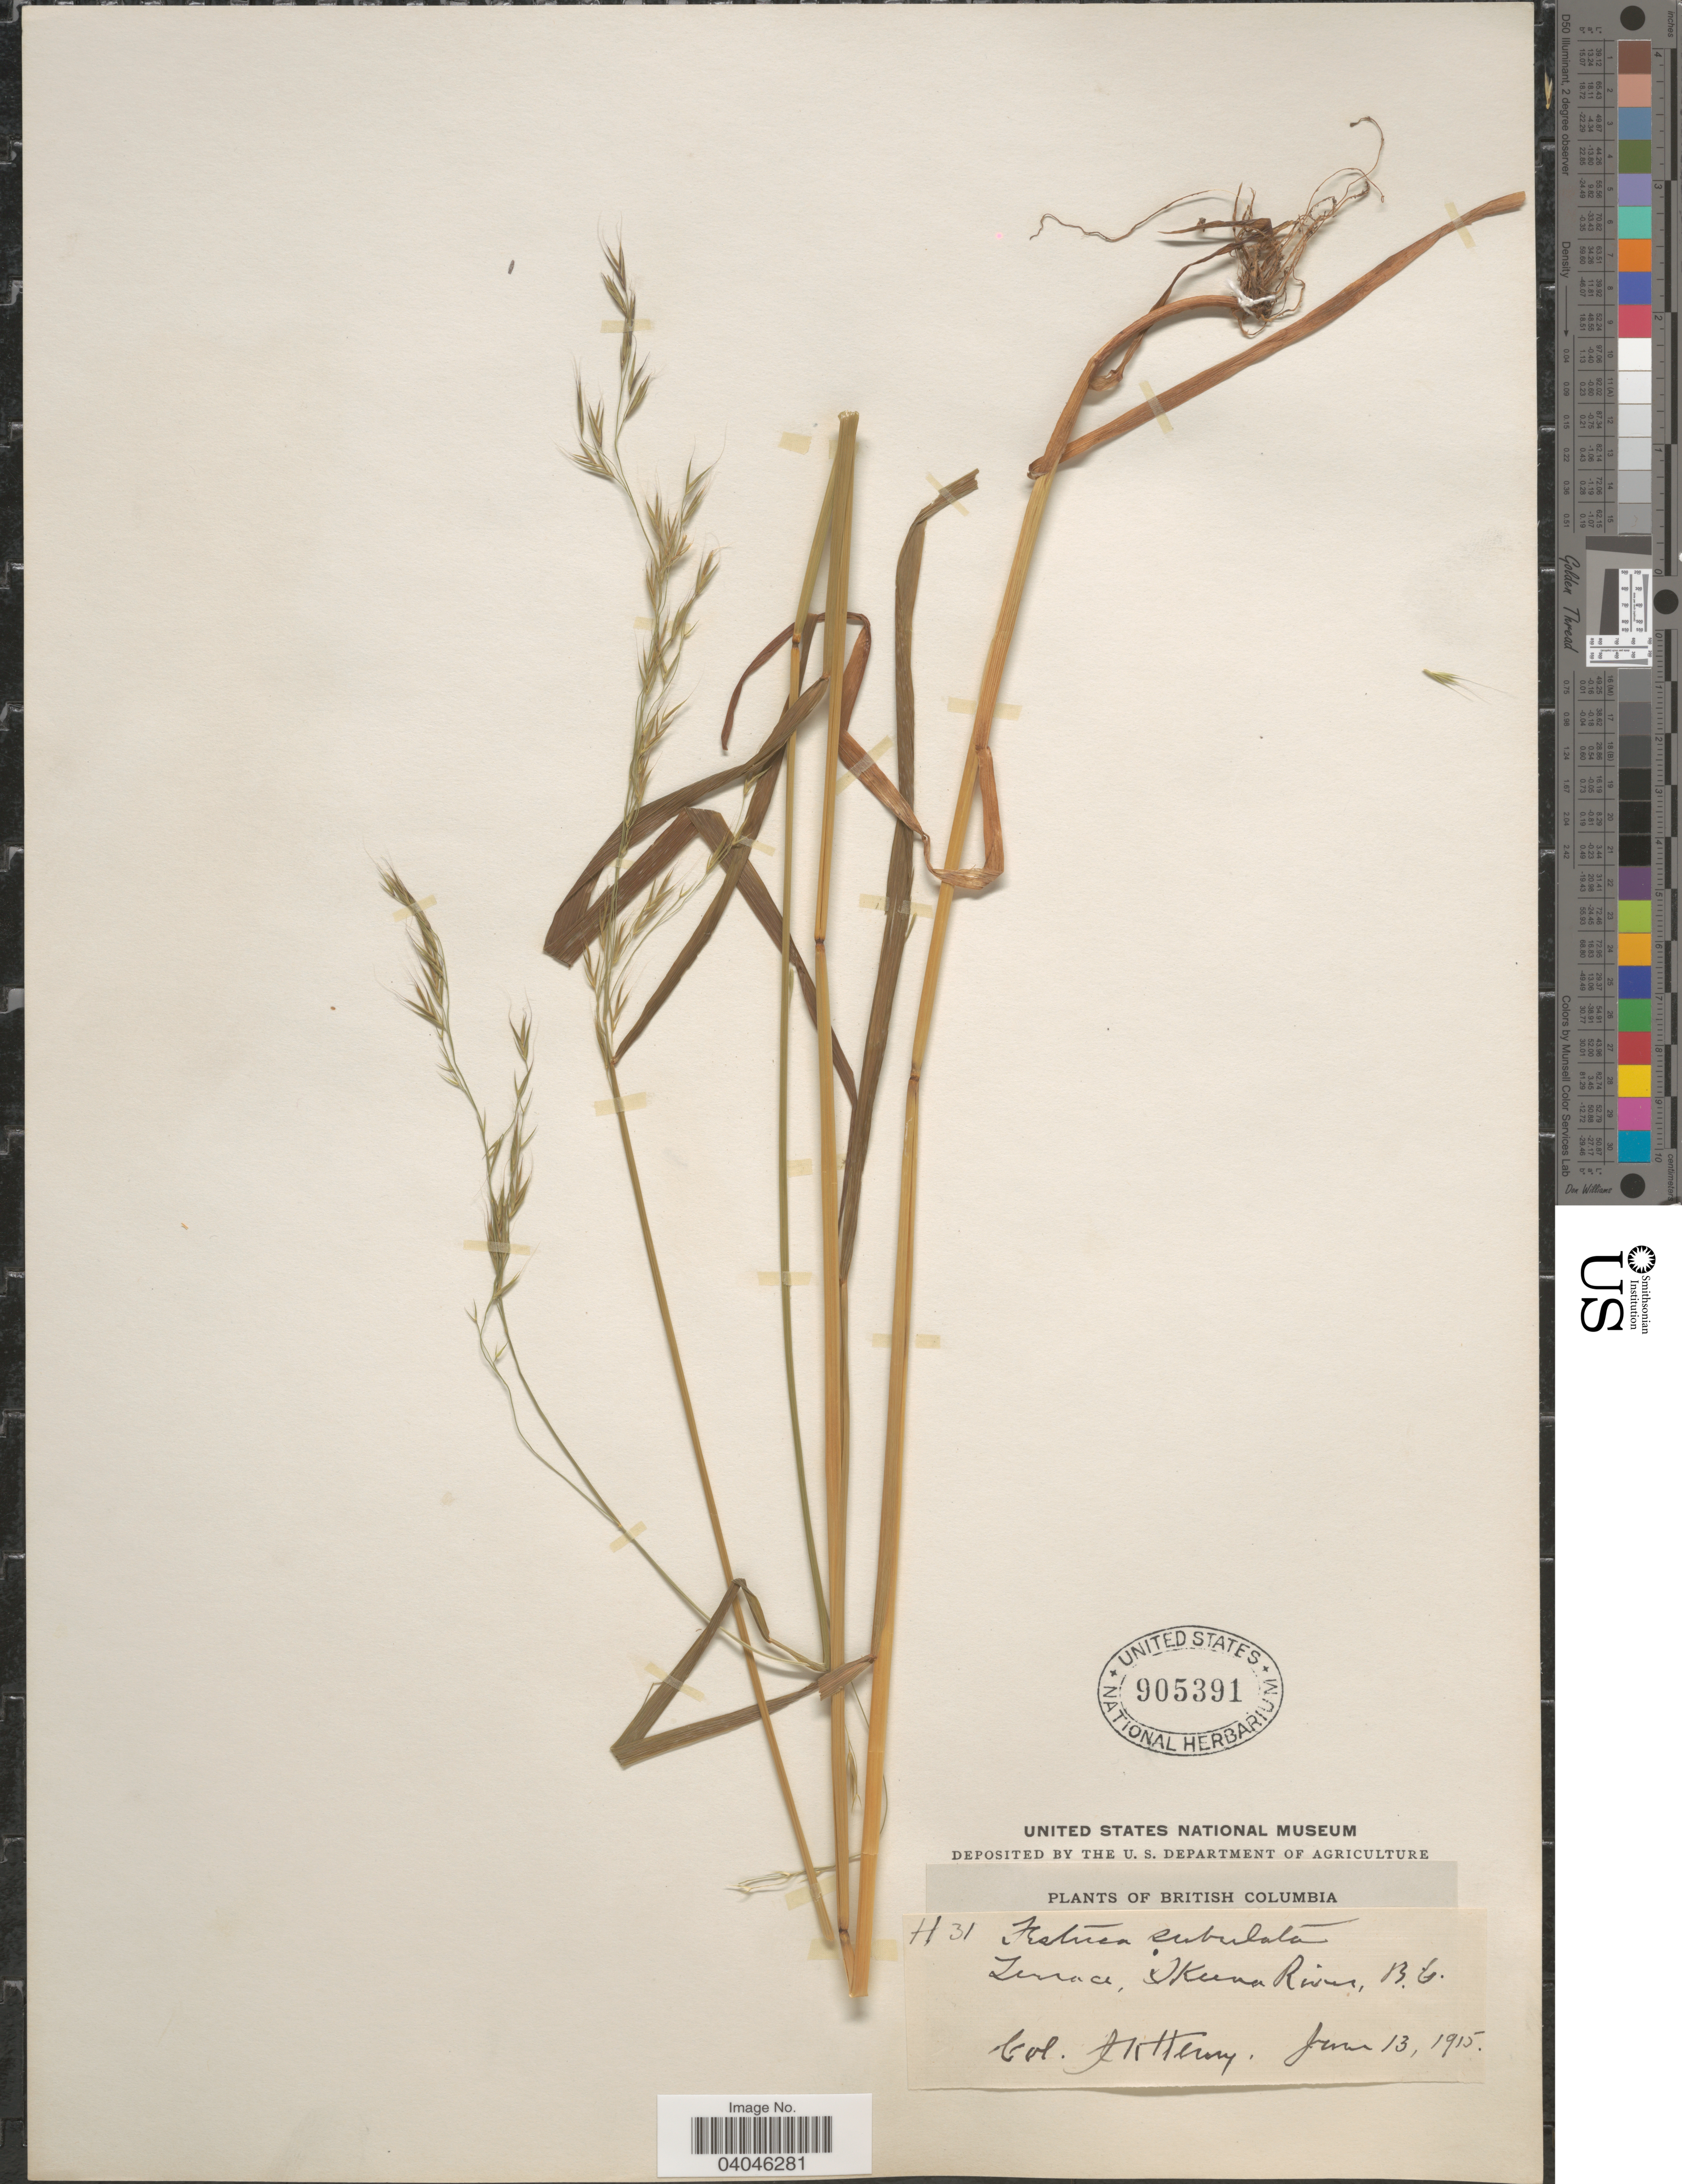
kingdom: Plantae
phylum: Tracheophyta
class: Liliopsida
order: Poales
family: Poaceae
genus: Festuca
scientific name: Festuca subulata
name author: Trin.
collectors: J. K. Henry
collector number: H31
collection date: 1915-06-13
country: Canada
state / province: British Columbia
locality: Terrace, Skeena River.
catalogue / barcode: US 905391